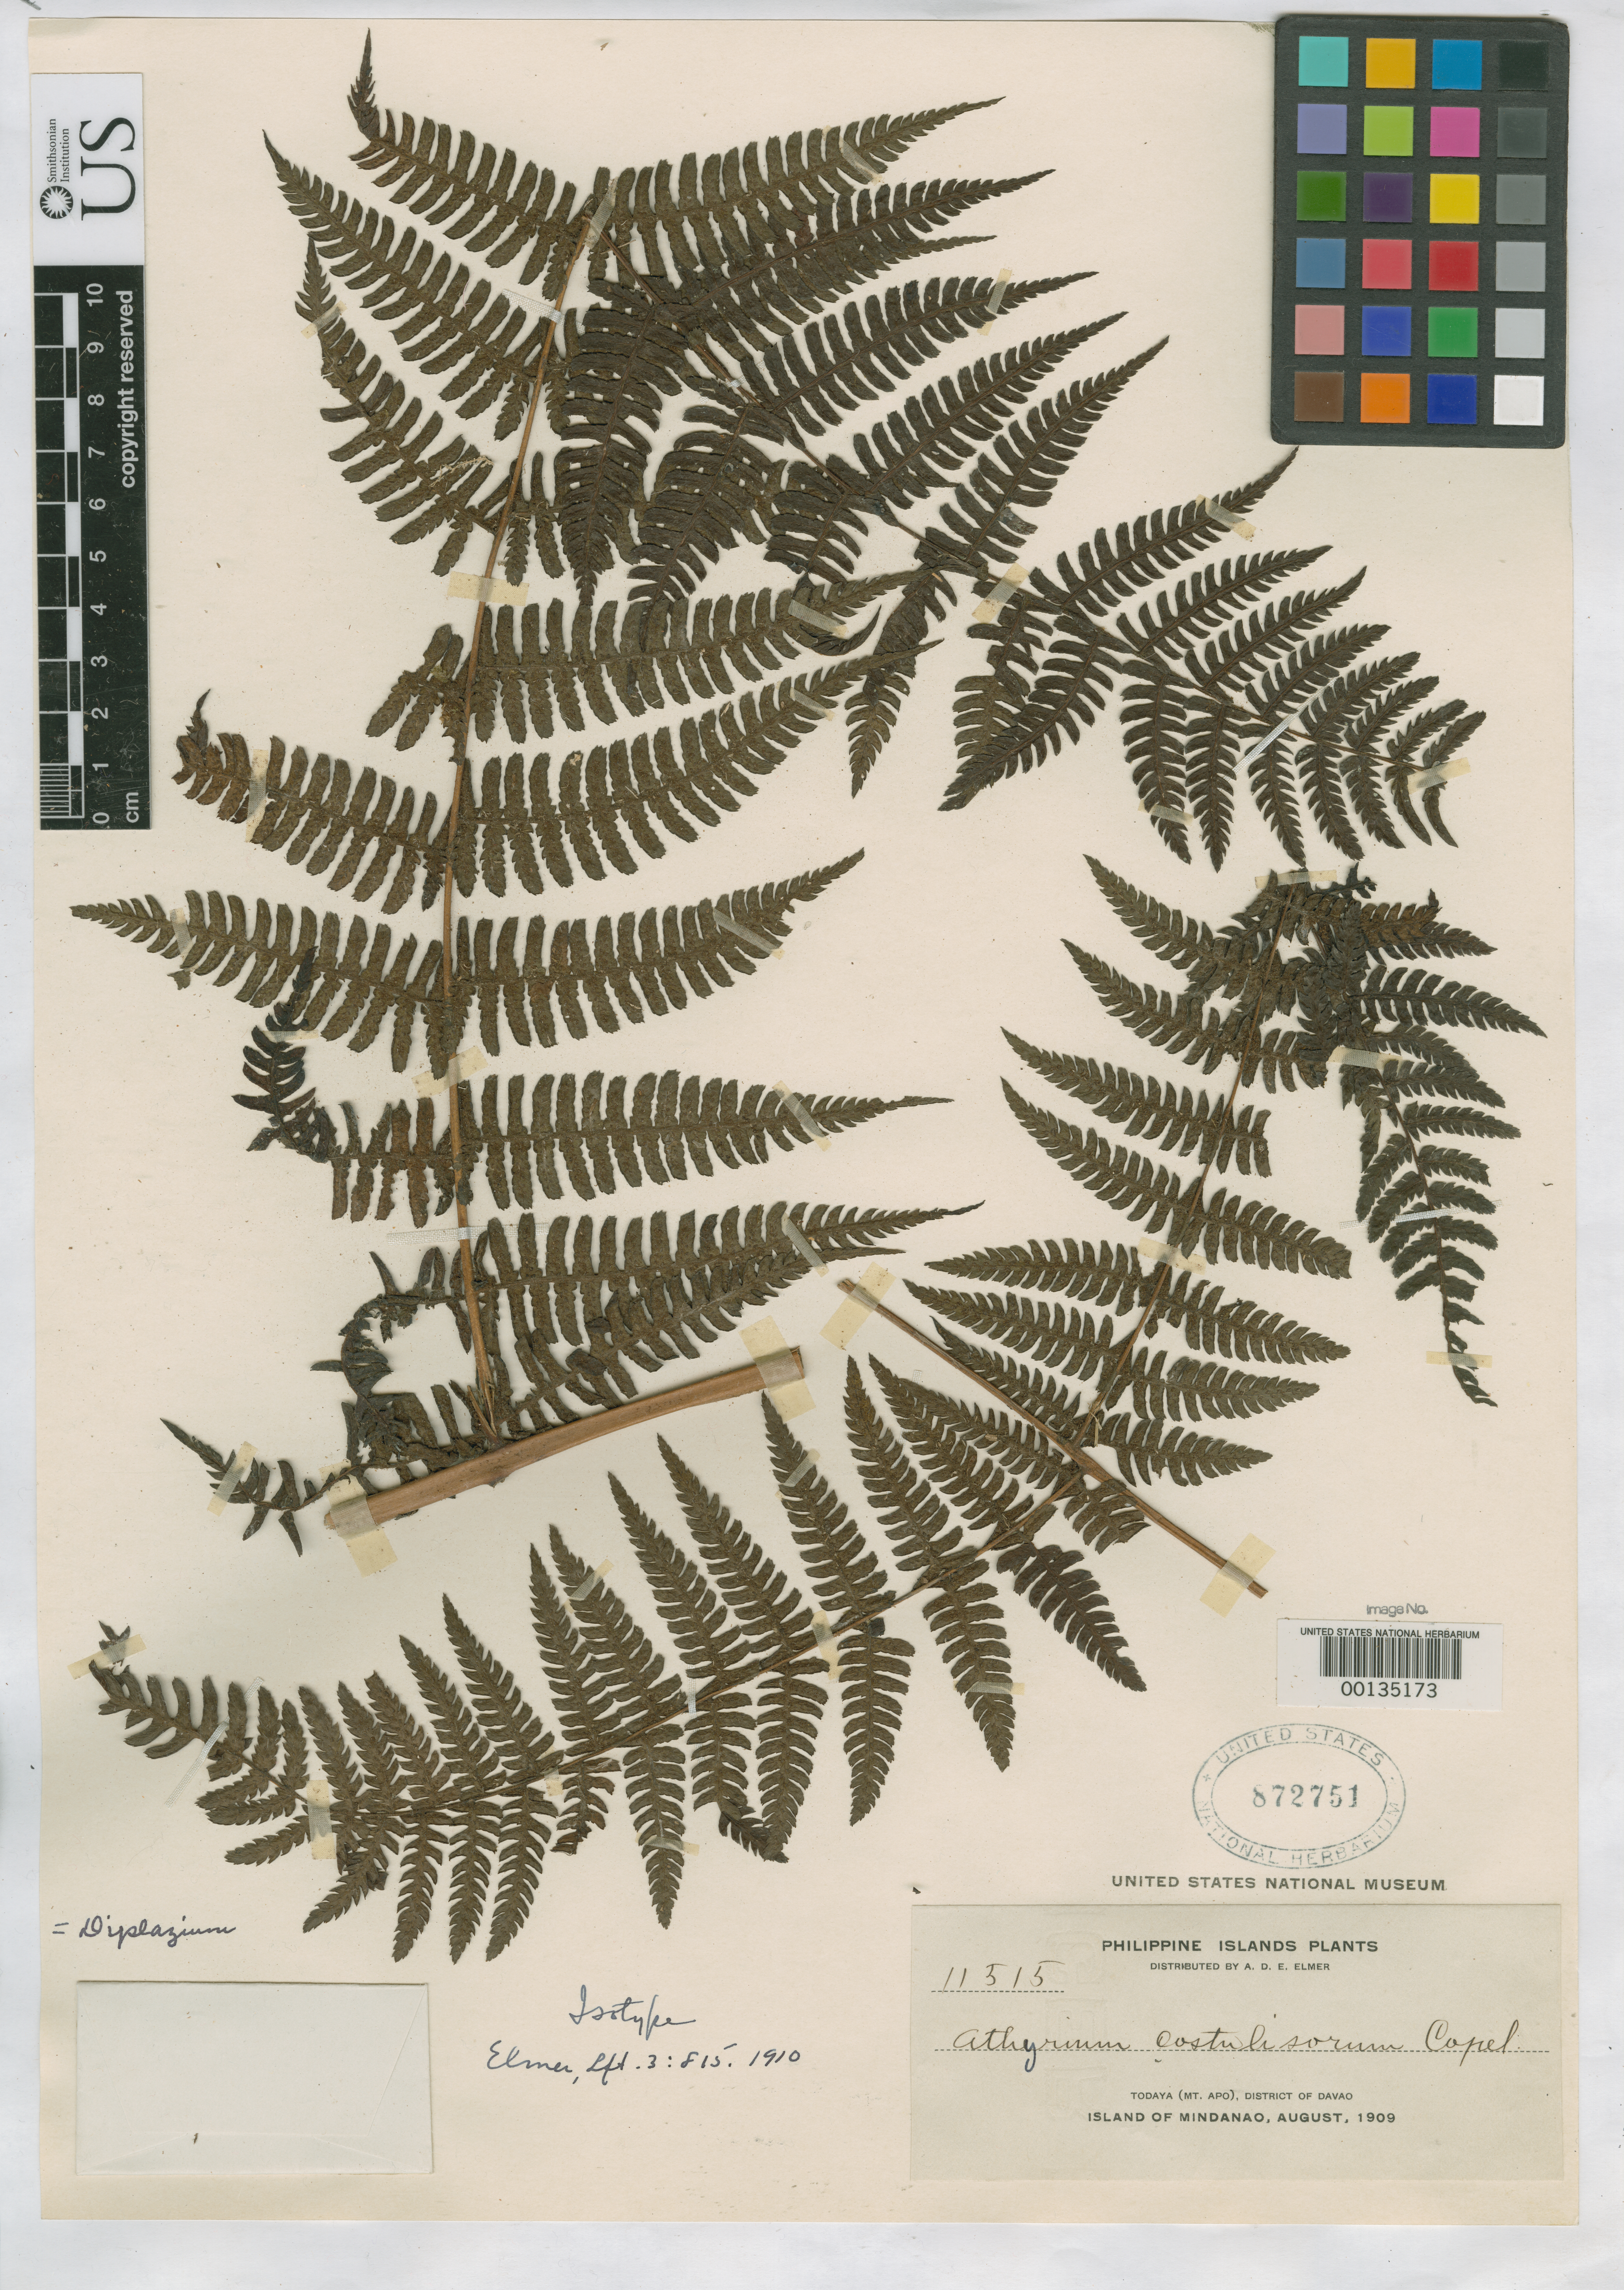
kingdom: Plantae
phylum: Tracheophyta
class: Polypodiopsida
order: Polypodiales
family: Athyriaceae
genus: Athyrium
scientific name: Athyrium costulisorum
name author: Copel. in Elmer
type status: Isotype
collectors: A. D. E. Elmer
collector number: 11515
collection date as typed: Aug 1909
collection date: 1909-08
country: Philippines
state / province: Davao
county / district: Davao del Sur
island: Mindanao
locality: Todaya (Mt. Apo), District of Davao, Island of Mindanao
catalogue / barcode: US 872751